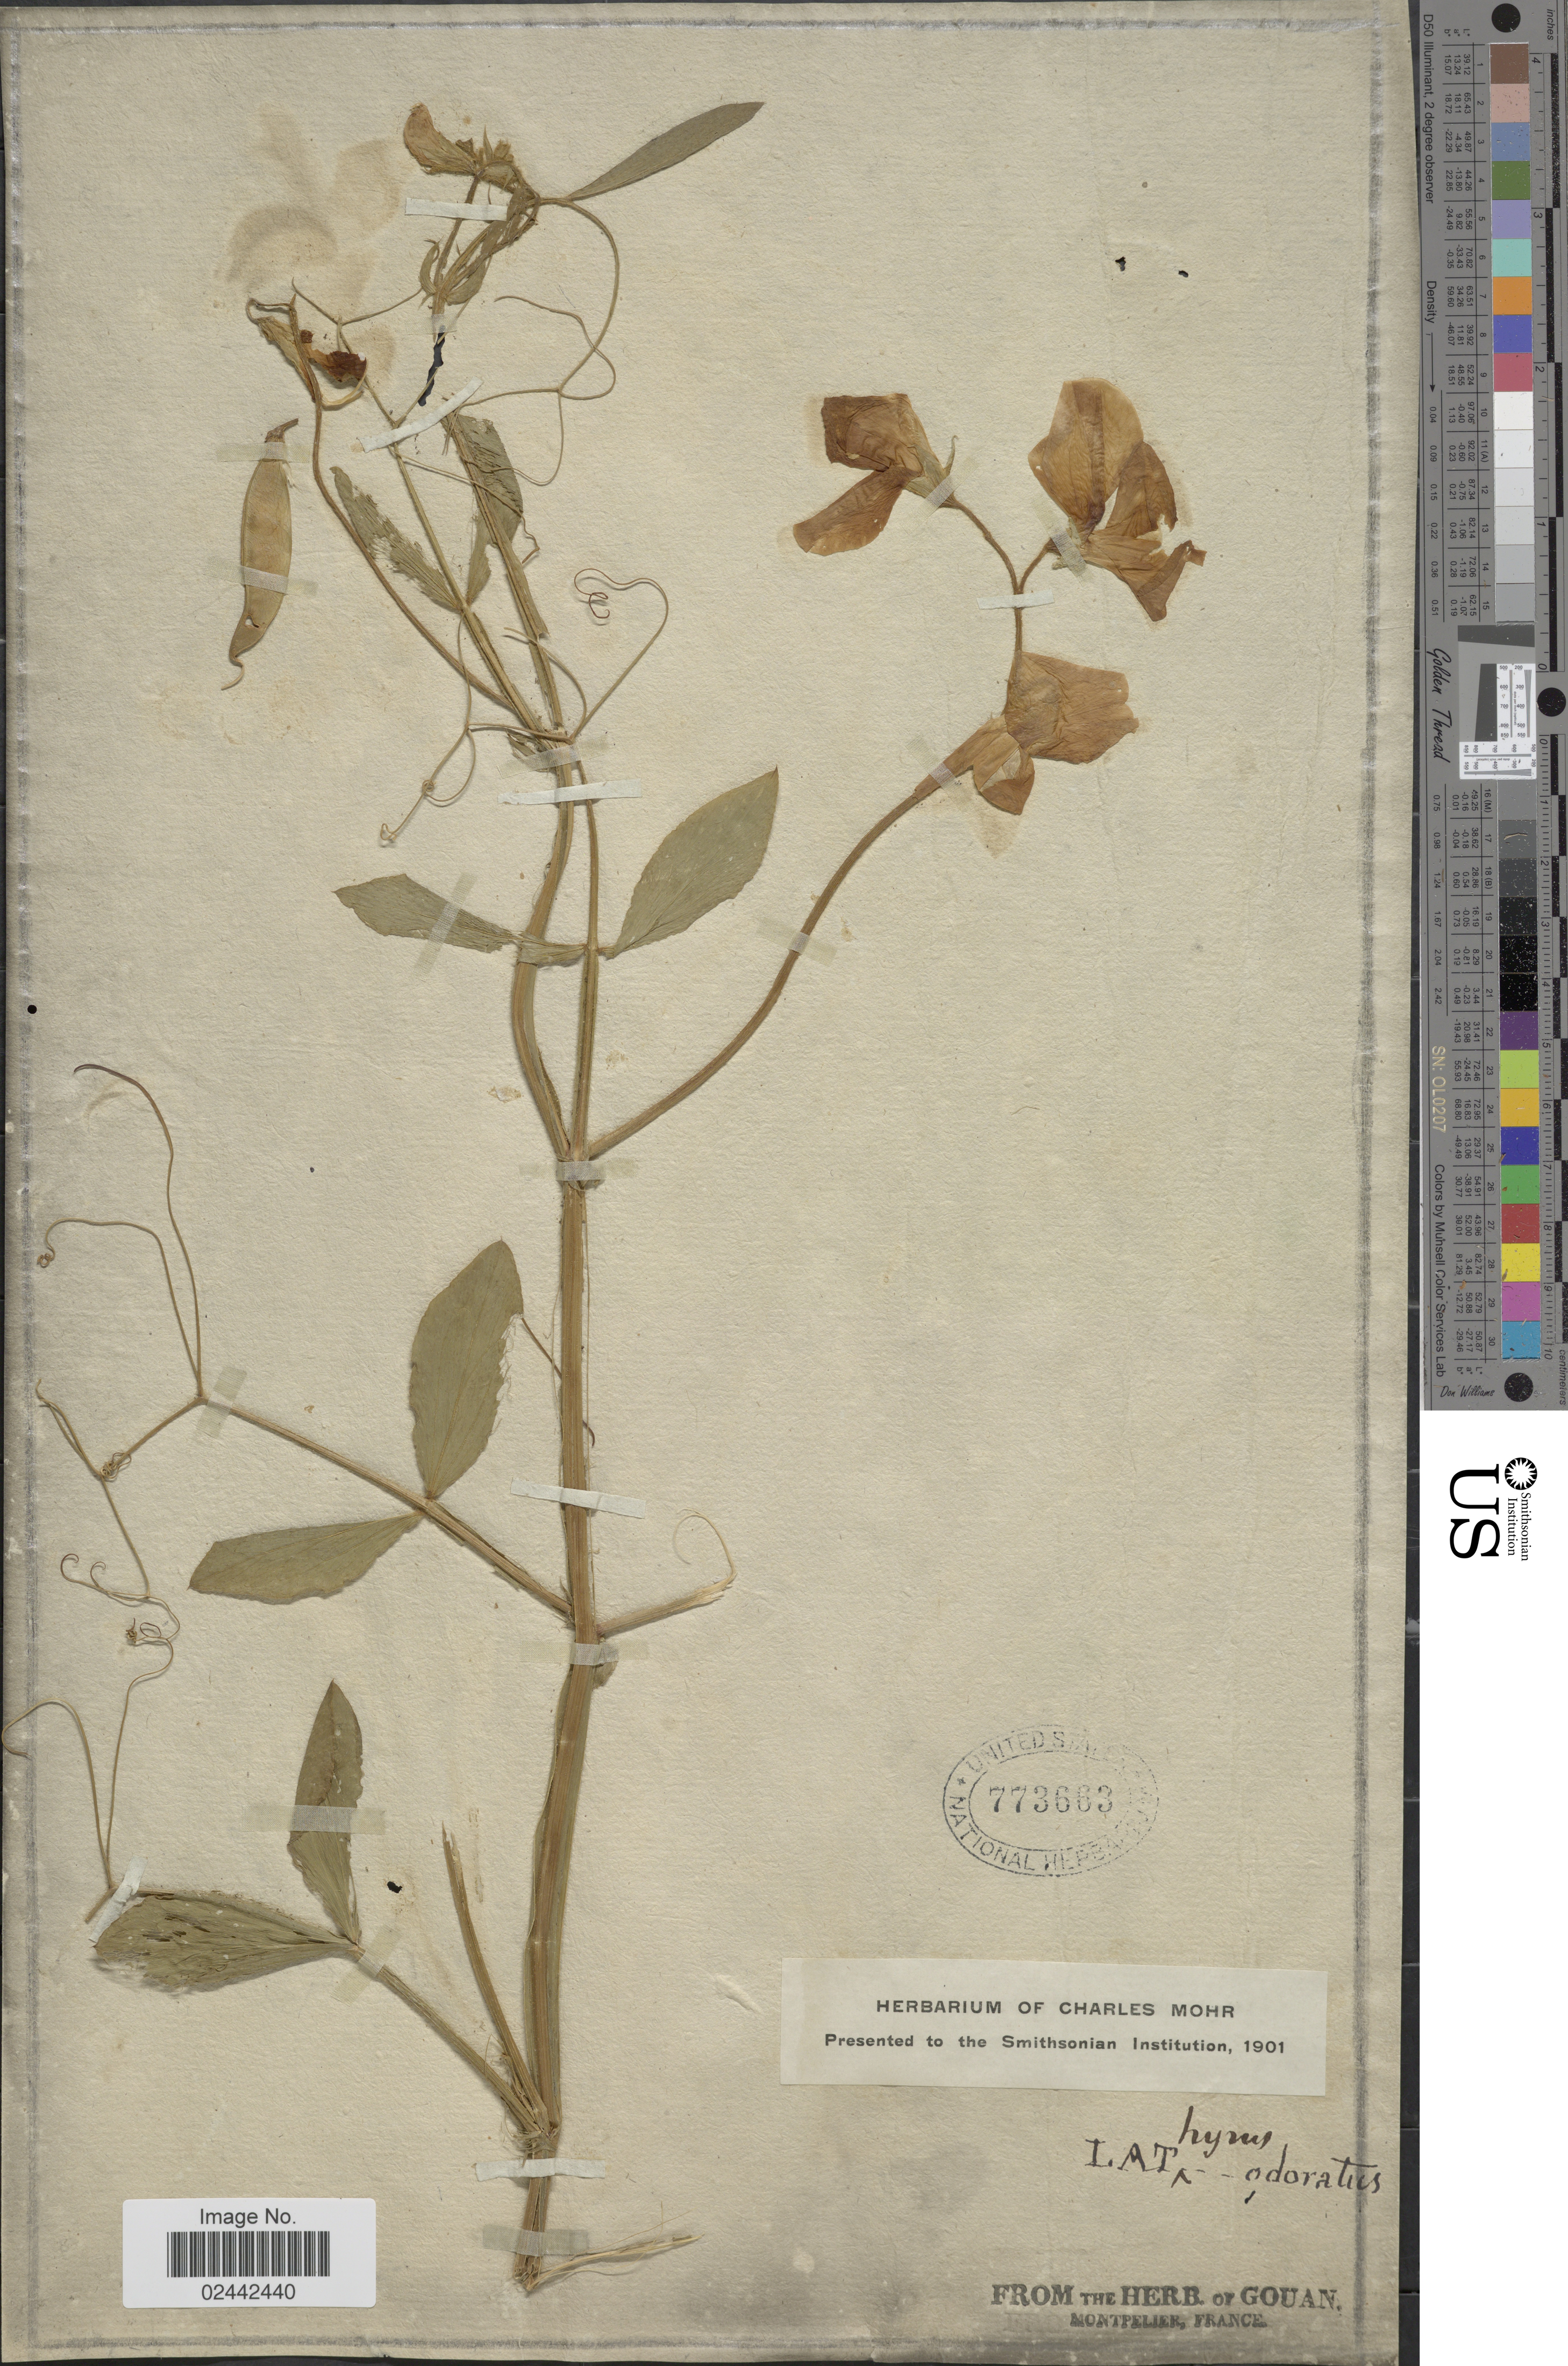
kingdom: Plantae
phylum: Tracheophyta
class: Magnoliopsida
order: Fabales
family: Fabaceae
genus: Lathyrus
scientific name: Lathyrus odoratus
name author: L.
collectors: ex herb. Gouan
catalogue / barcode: US 773663